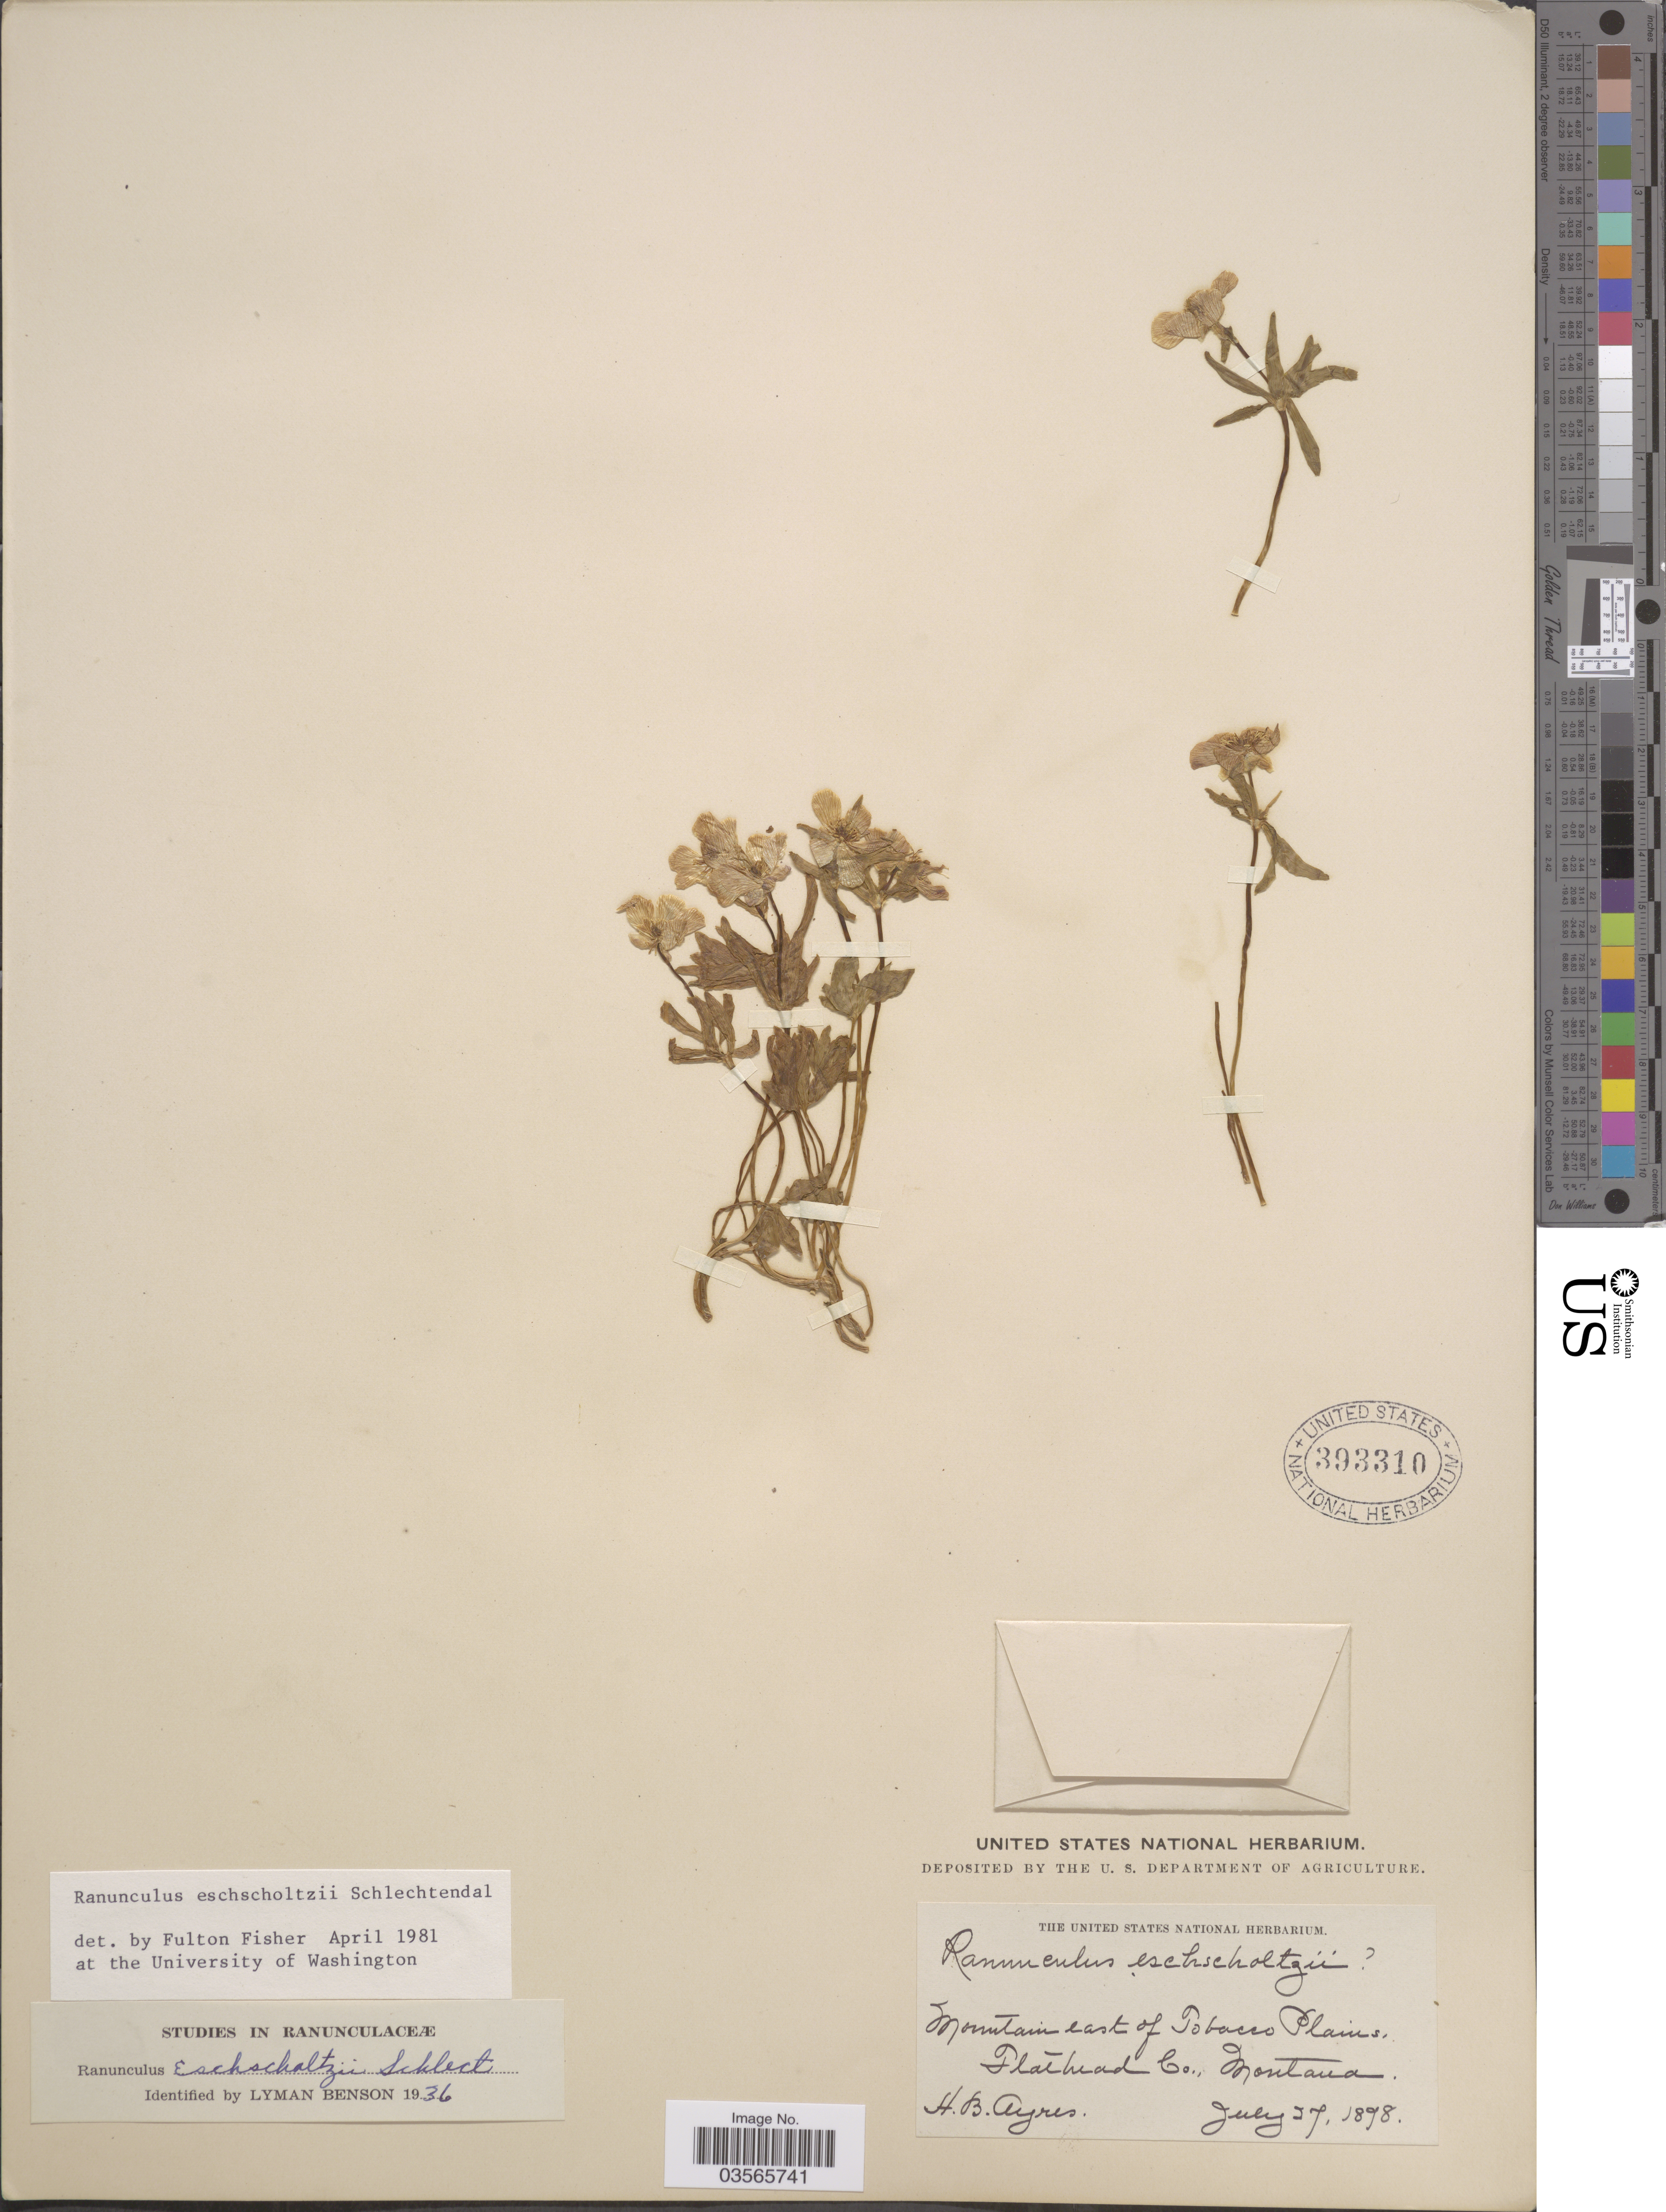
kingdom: Plantae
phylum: Tracheophyta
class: Magnoliopsida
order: Ranunculales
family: Ranunculaceae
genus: Ranunculus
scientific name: Ranunculus eschscholtzii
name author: Schltdl.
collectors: H. Ayres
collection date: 1898-07-27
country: United States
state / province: Montana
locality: Mountain east of Tobacco Plains, Flathead Co.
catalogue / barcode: US 393310